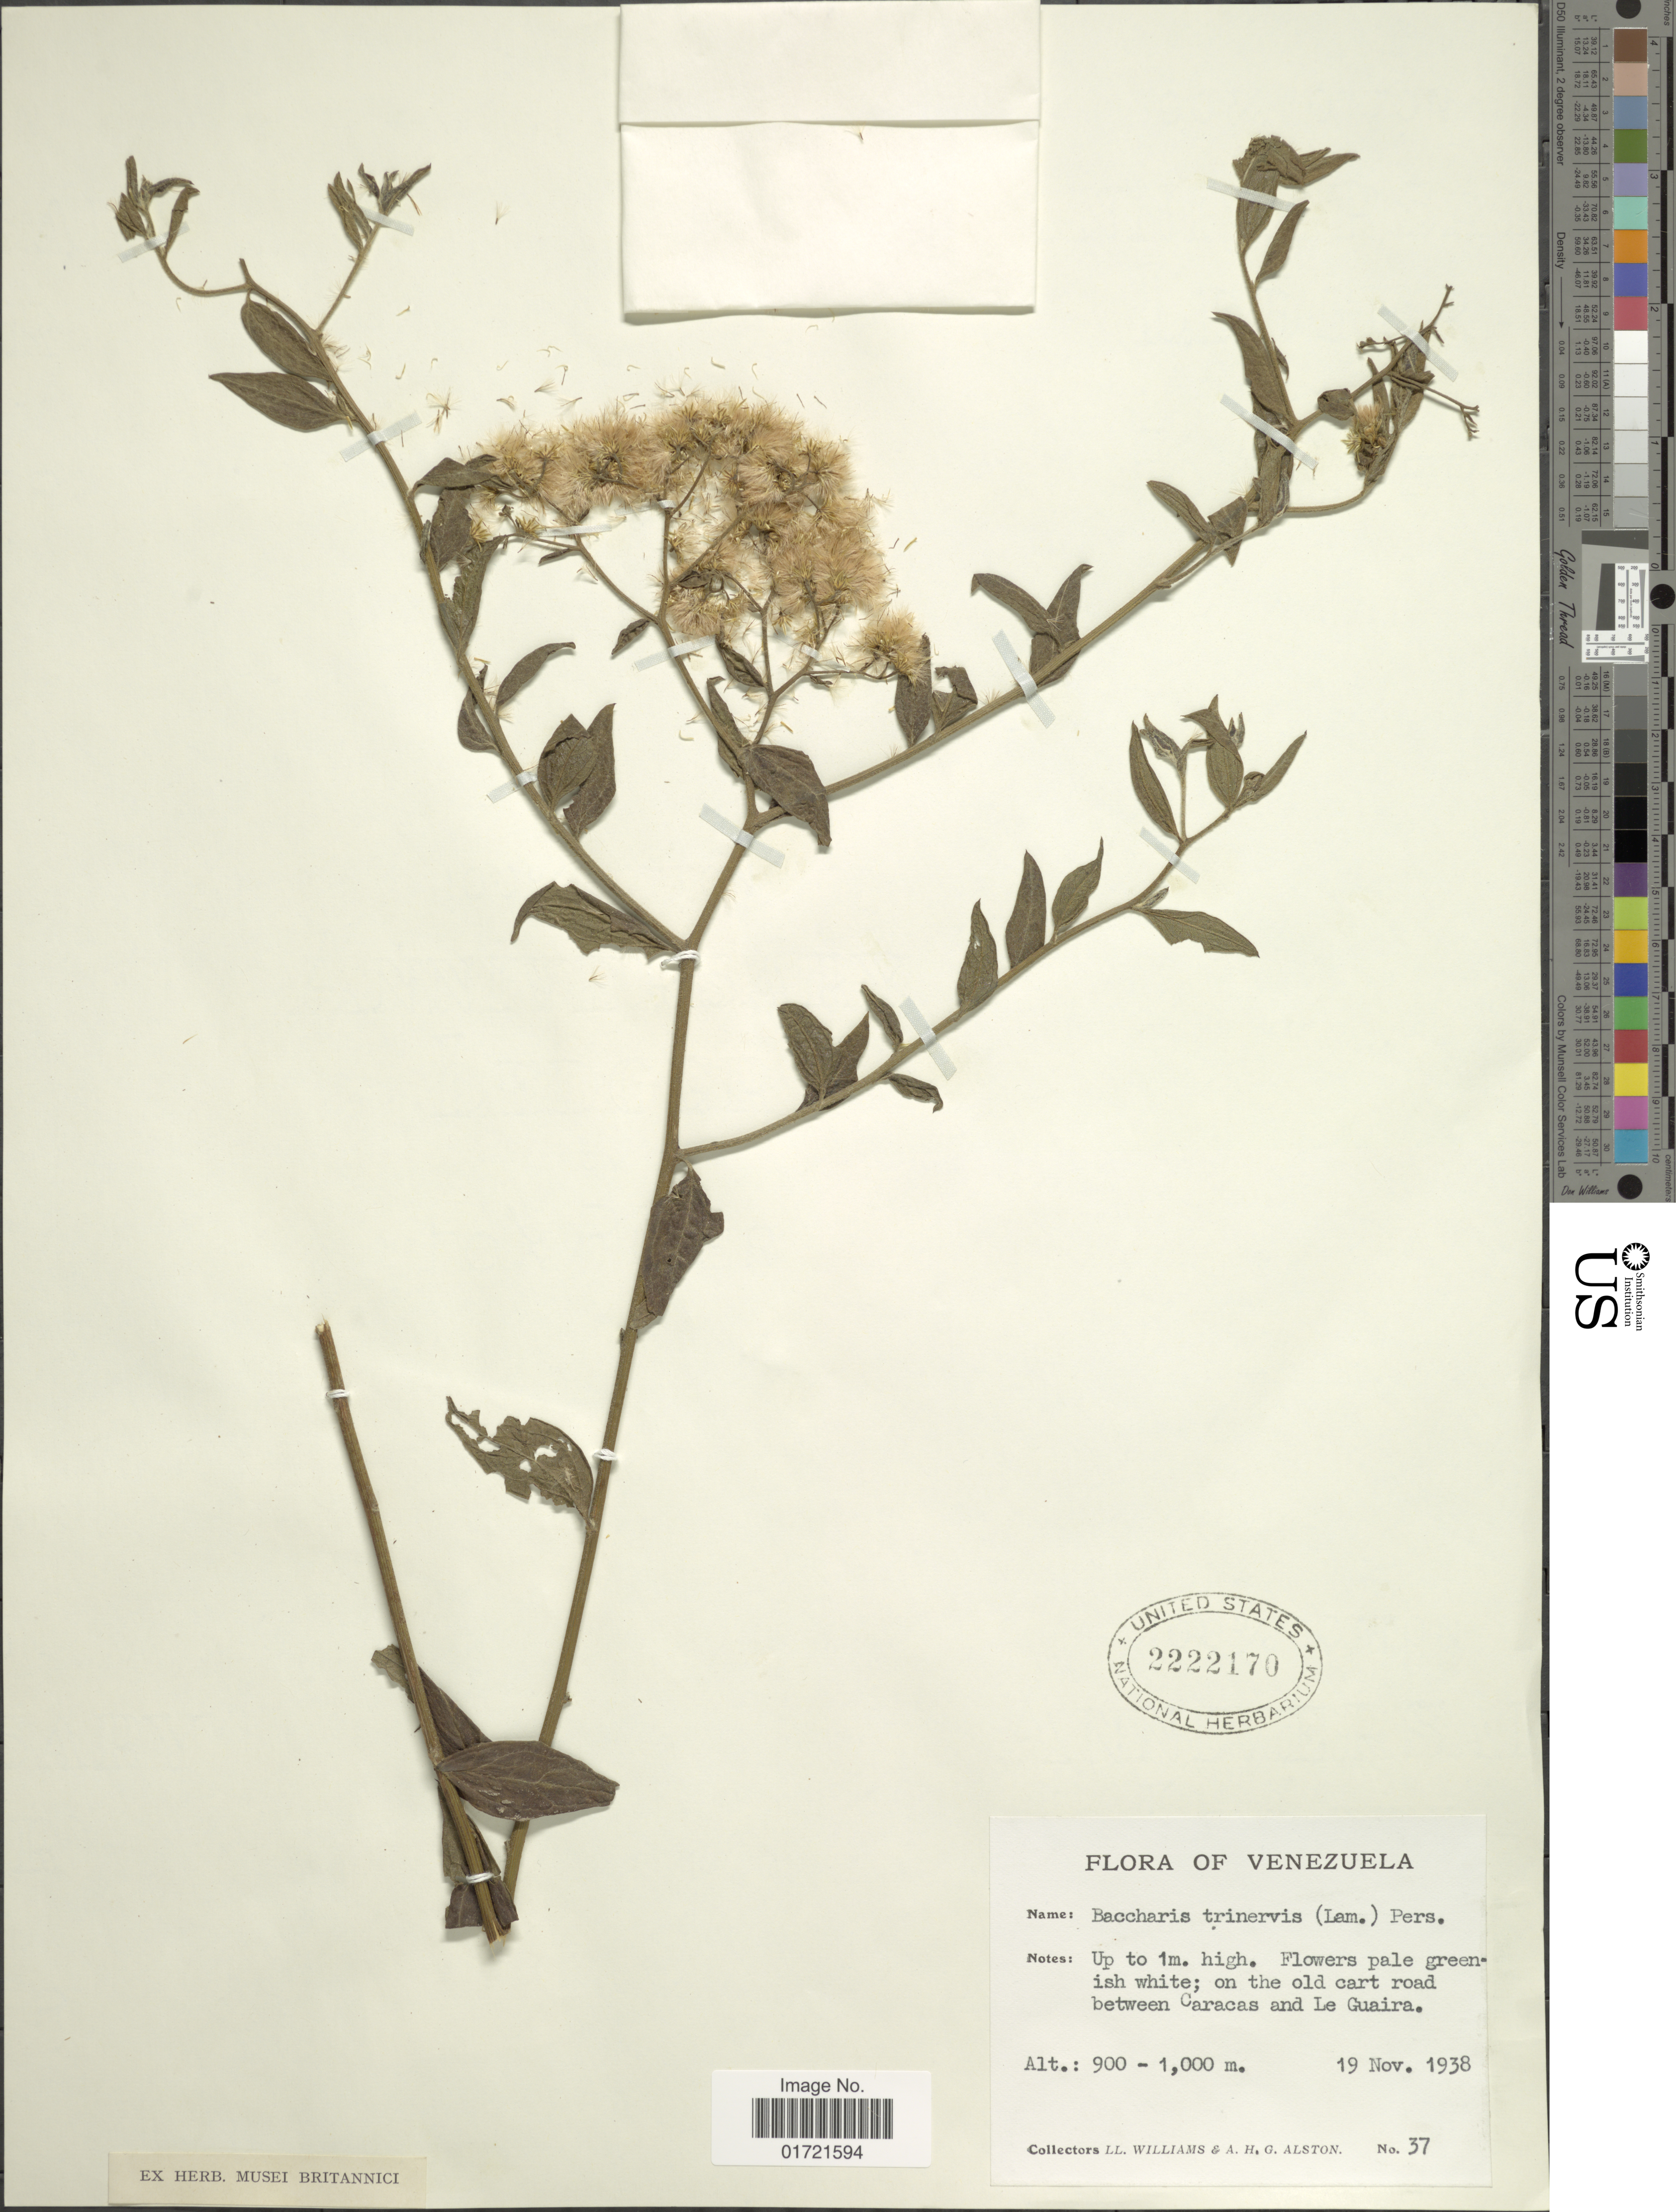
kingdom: Plantae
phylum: Tracheophyta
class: Magnoliopsida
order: Asterales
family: Asteraceae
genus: Baccharis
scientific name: Baccharis trinervis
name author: (Lam.) Pers.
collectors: Ll. Williams & A. H. Alston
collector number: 37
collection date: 1938-11-19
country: Venezuela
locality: On the old cart road between Caracas and Le Guaira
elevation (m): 900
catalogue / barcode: US 2222170